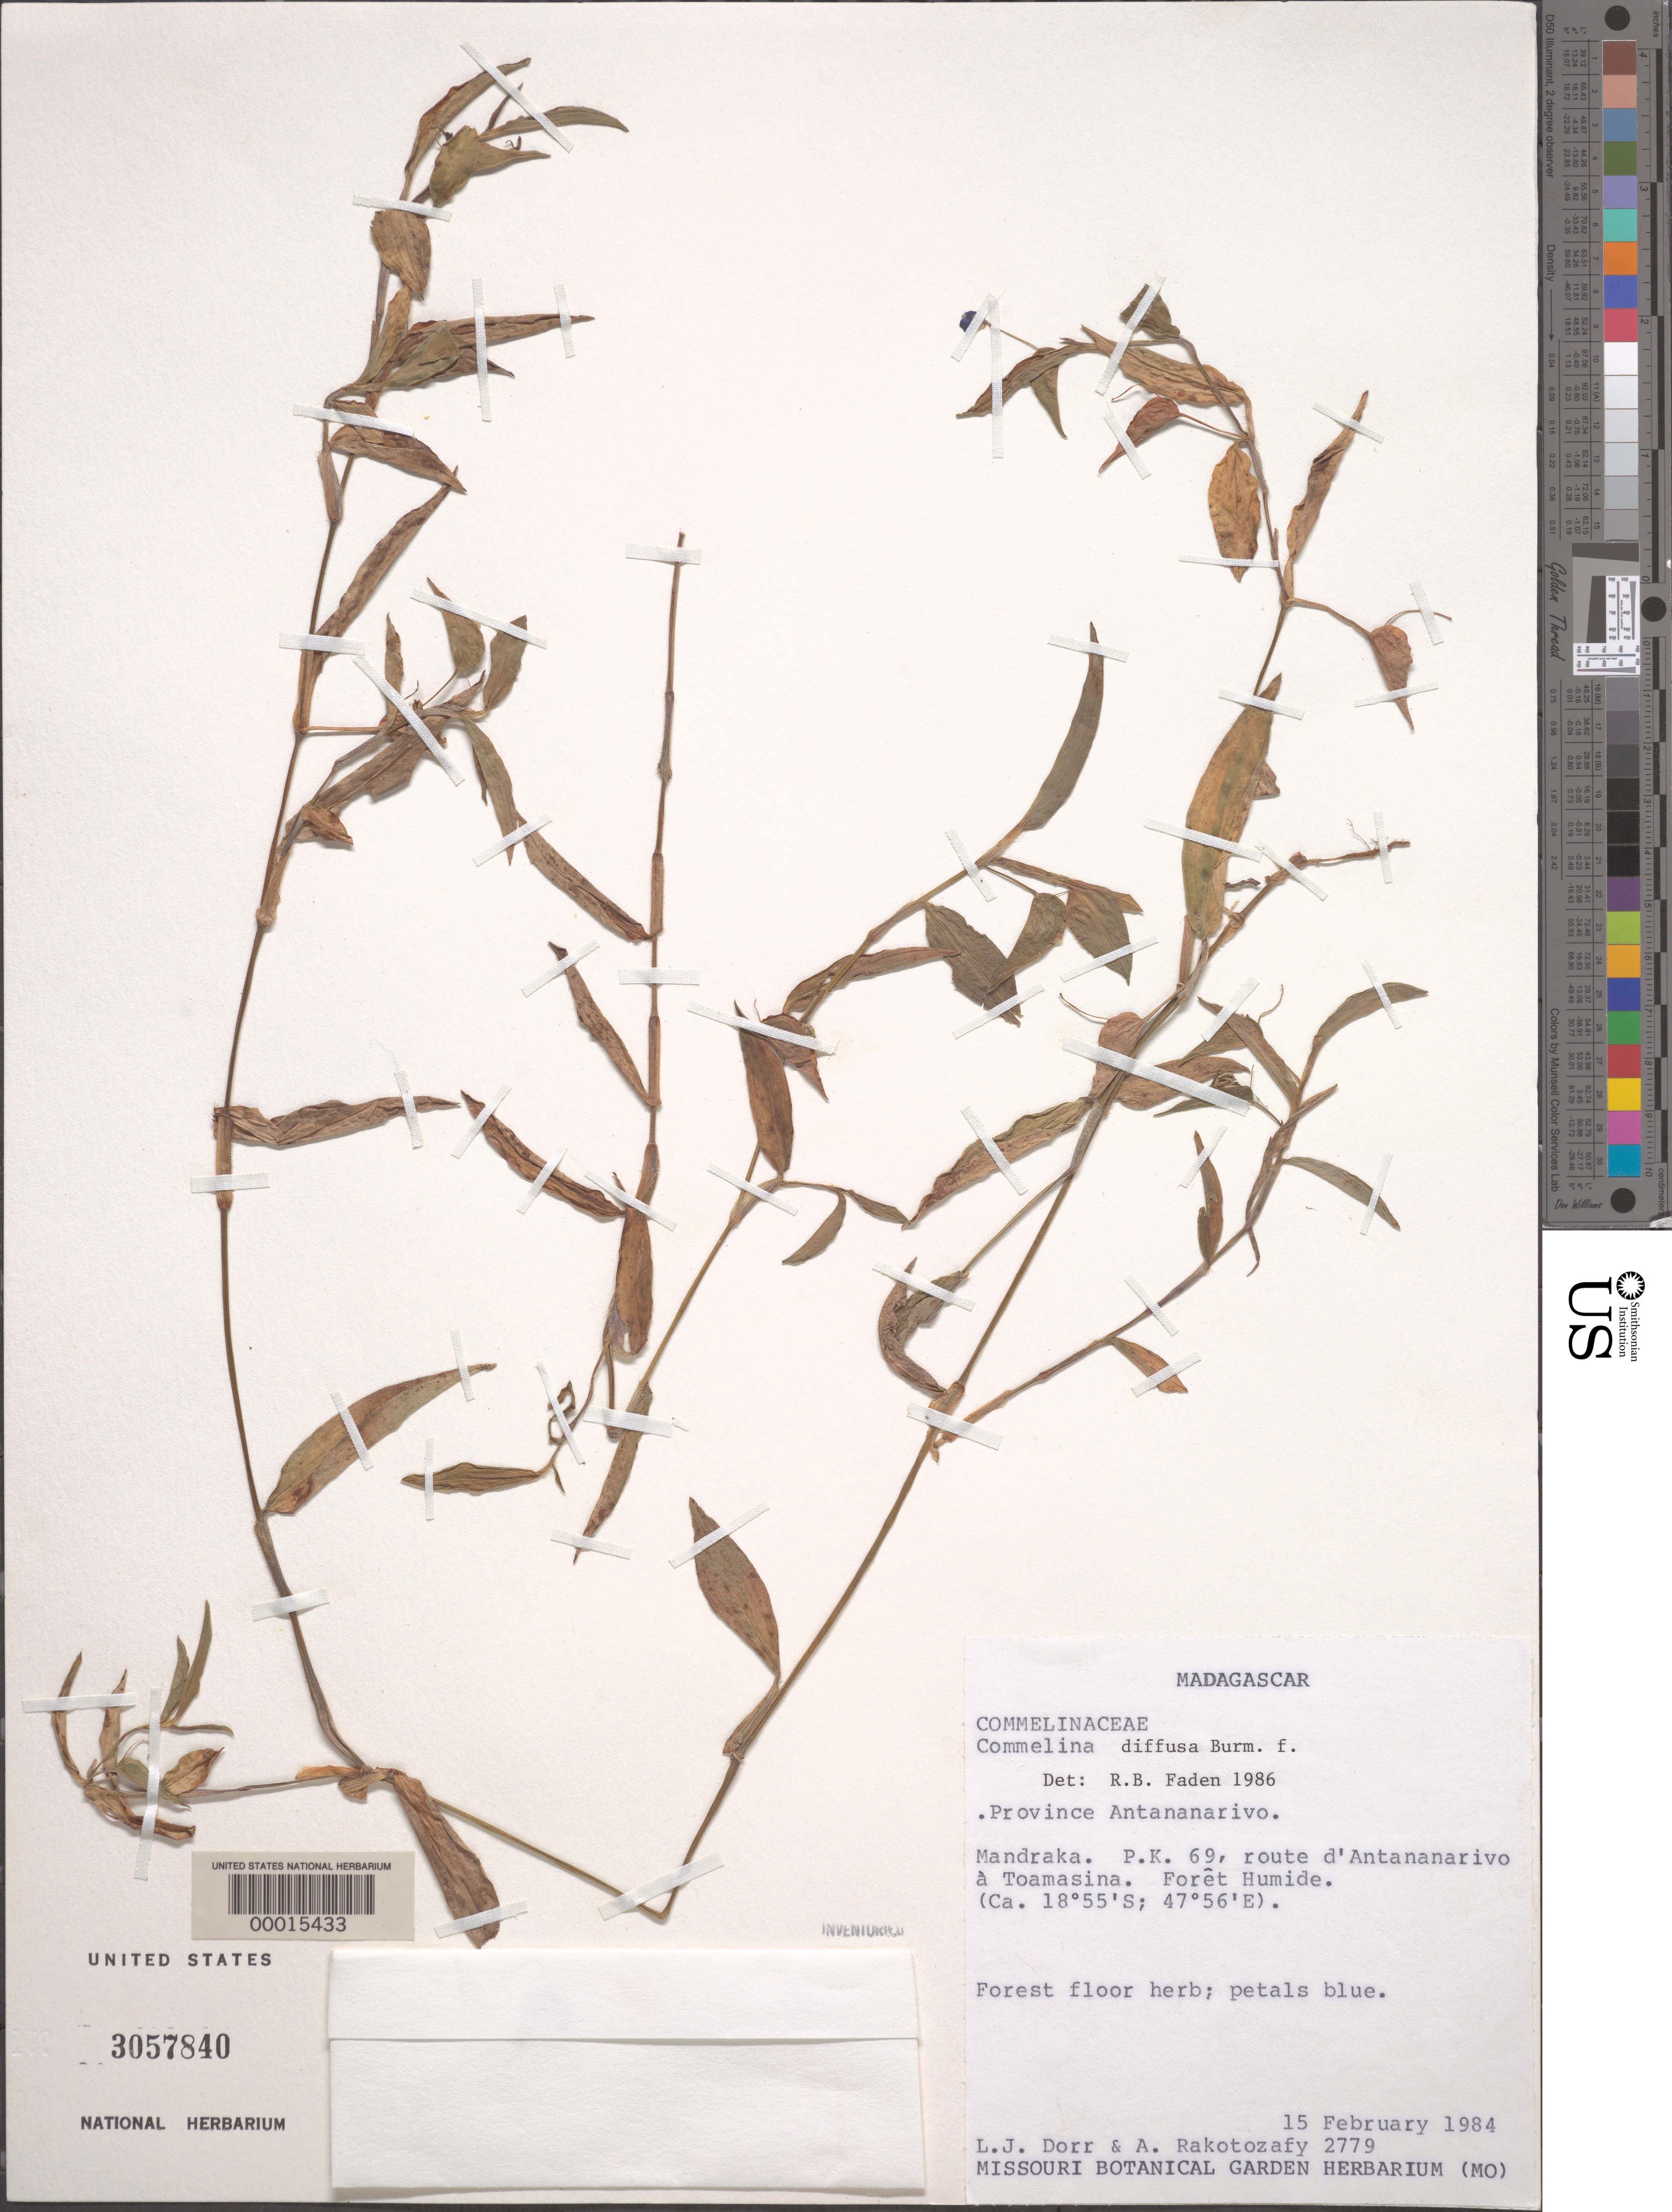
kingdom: Plantae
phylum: Tracheophyta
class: Liliopsida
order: Commelinales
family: Commelinaceae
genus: Commelina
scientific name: Commelina diffusa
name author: Burm. f.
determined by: Faden, Robert B., (US), Smithsonian Institution - National Museum of Natural History (UNITED STATES)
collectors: L. J. Dorr & A. Rakotozafy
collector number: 2779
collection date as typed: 15 Feb 1984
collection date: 1984-02-15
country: Madagascar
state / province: Analamanga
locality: Mandraka, route from antananarivo to toamasina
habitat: Humid forest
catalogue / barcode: US 3057840